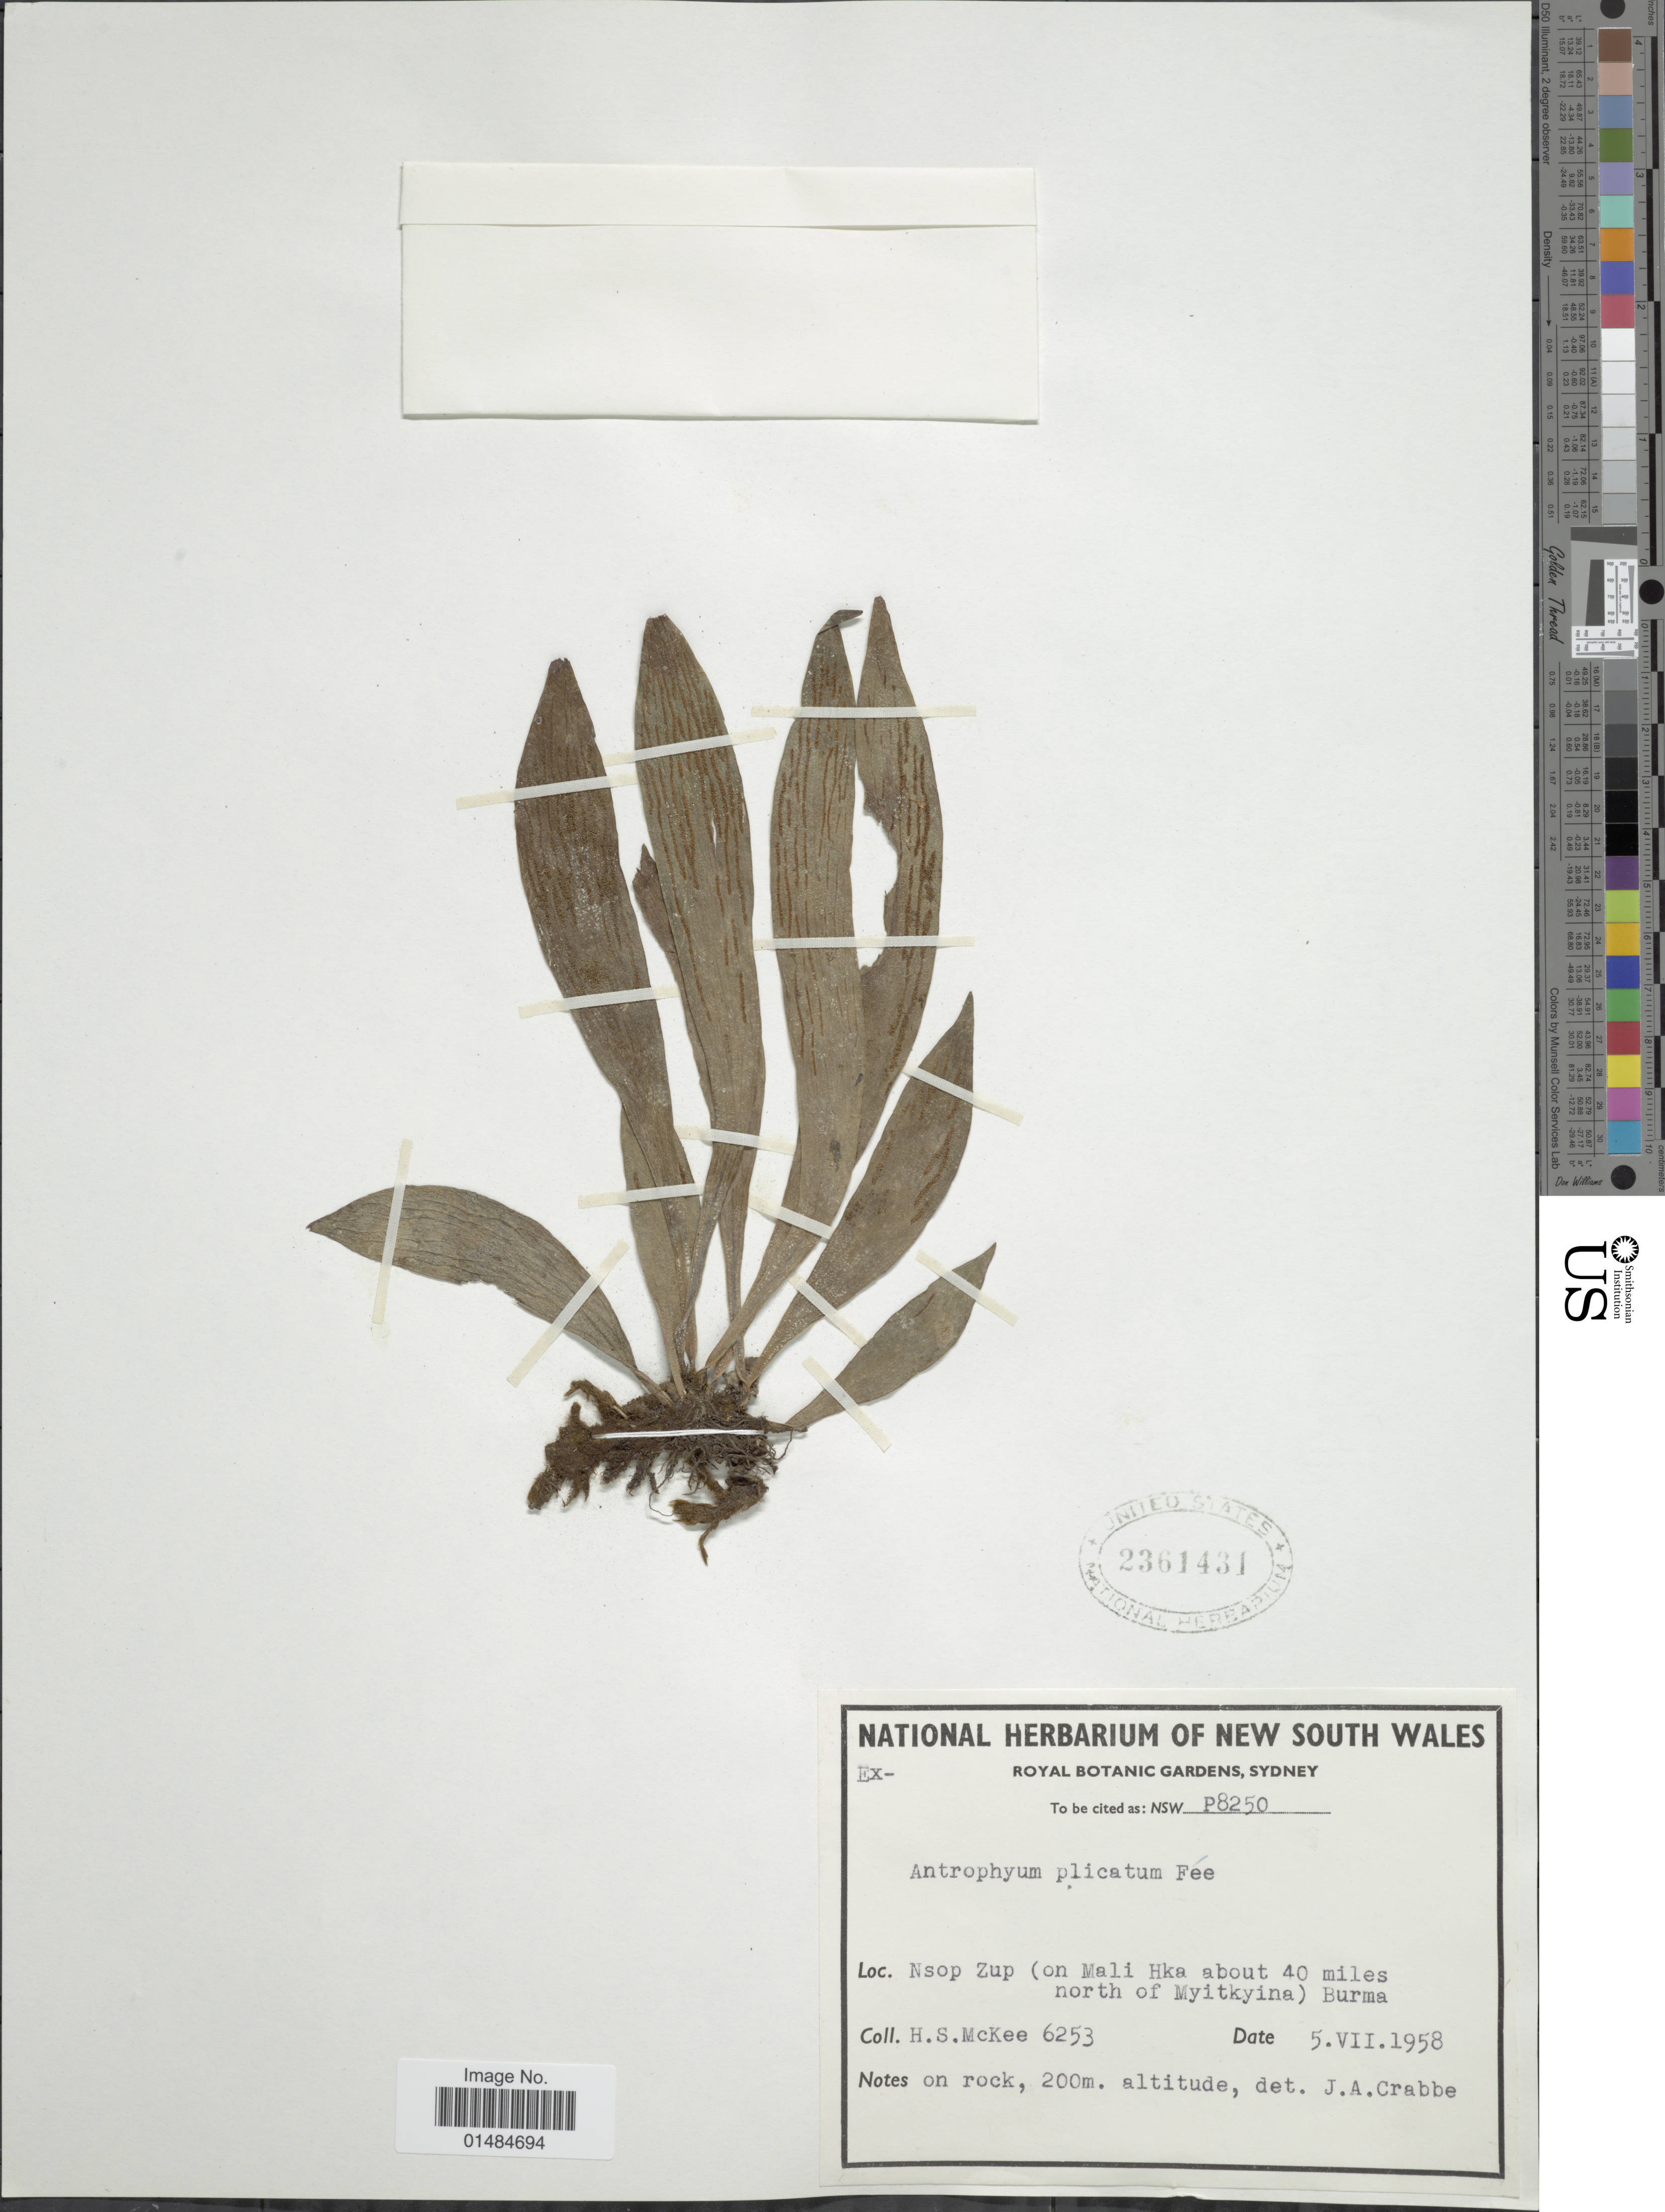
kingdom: Plantae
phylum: Tracheophyta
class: Polypodiopsida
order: Polypodiales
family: Pteridaceae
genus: Antrophyum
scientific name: Antrophyum plicatum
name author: Fée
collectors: H. S. McKee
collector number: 6253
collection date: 1958-07-05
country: Myanmar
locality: Nsop Zup, (on Mali Hka about 40 miles north of Myitkyina) Burma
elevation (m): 200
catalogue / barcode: US 2361431